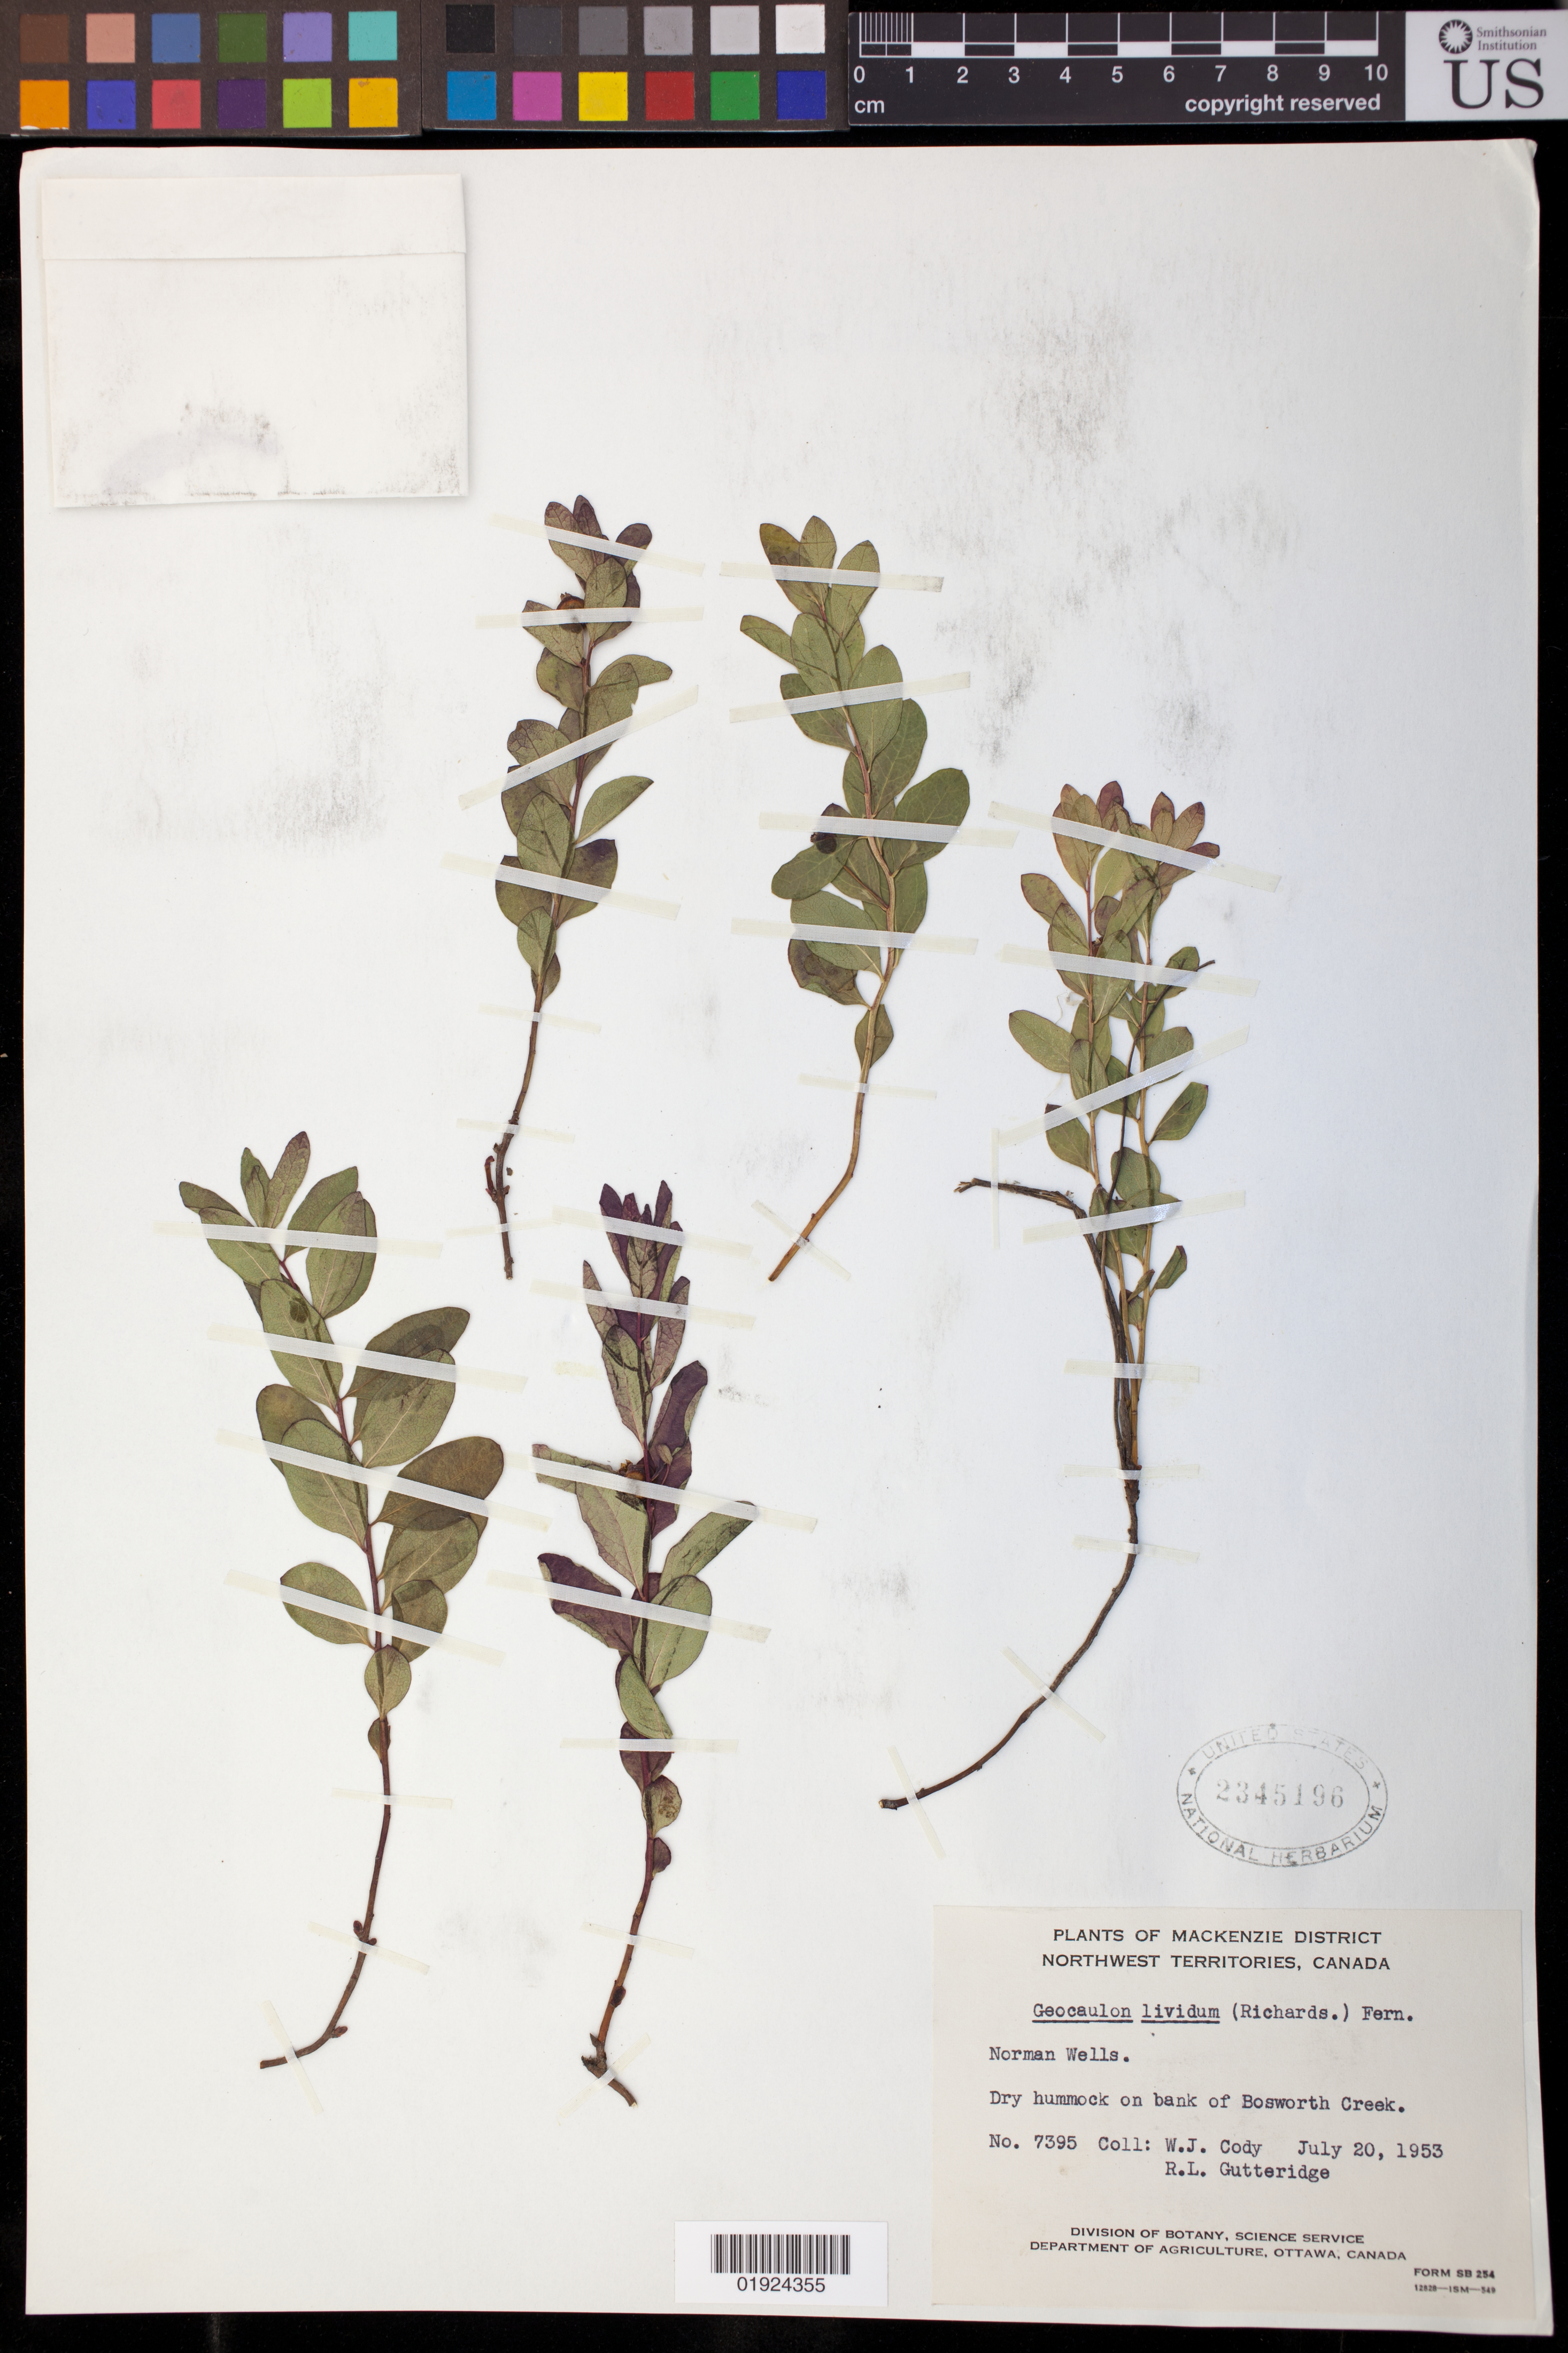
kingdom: Plantae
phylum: Tracheophyta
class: Magnoliopsida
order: Santalales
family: Comandraceae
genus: Geocaulon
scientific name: Geocaulon lividum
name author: (Richardson) Fernald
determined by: Piehl, M. A.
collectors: W. Cody & R. Gutteridge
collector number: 7395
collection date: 1953-07-20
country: Canada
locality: Norman Wells, bank of Bosworth Creek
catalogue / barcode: US 2345196